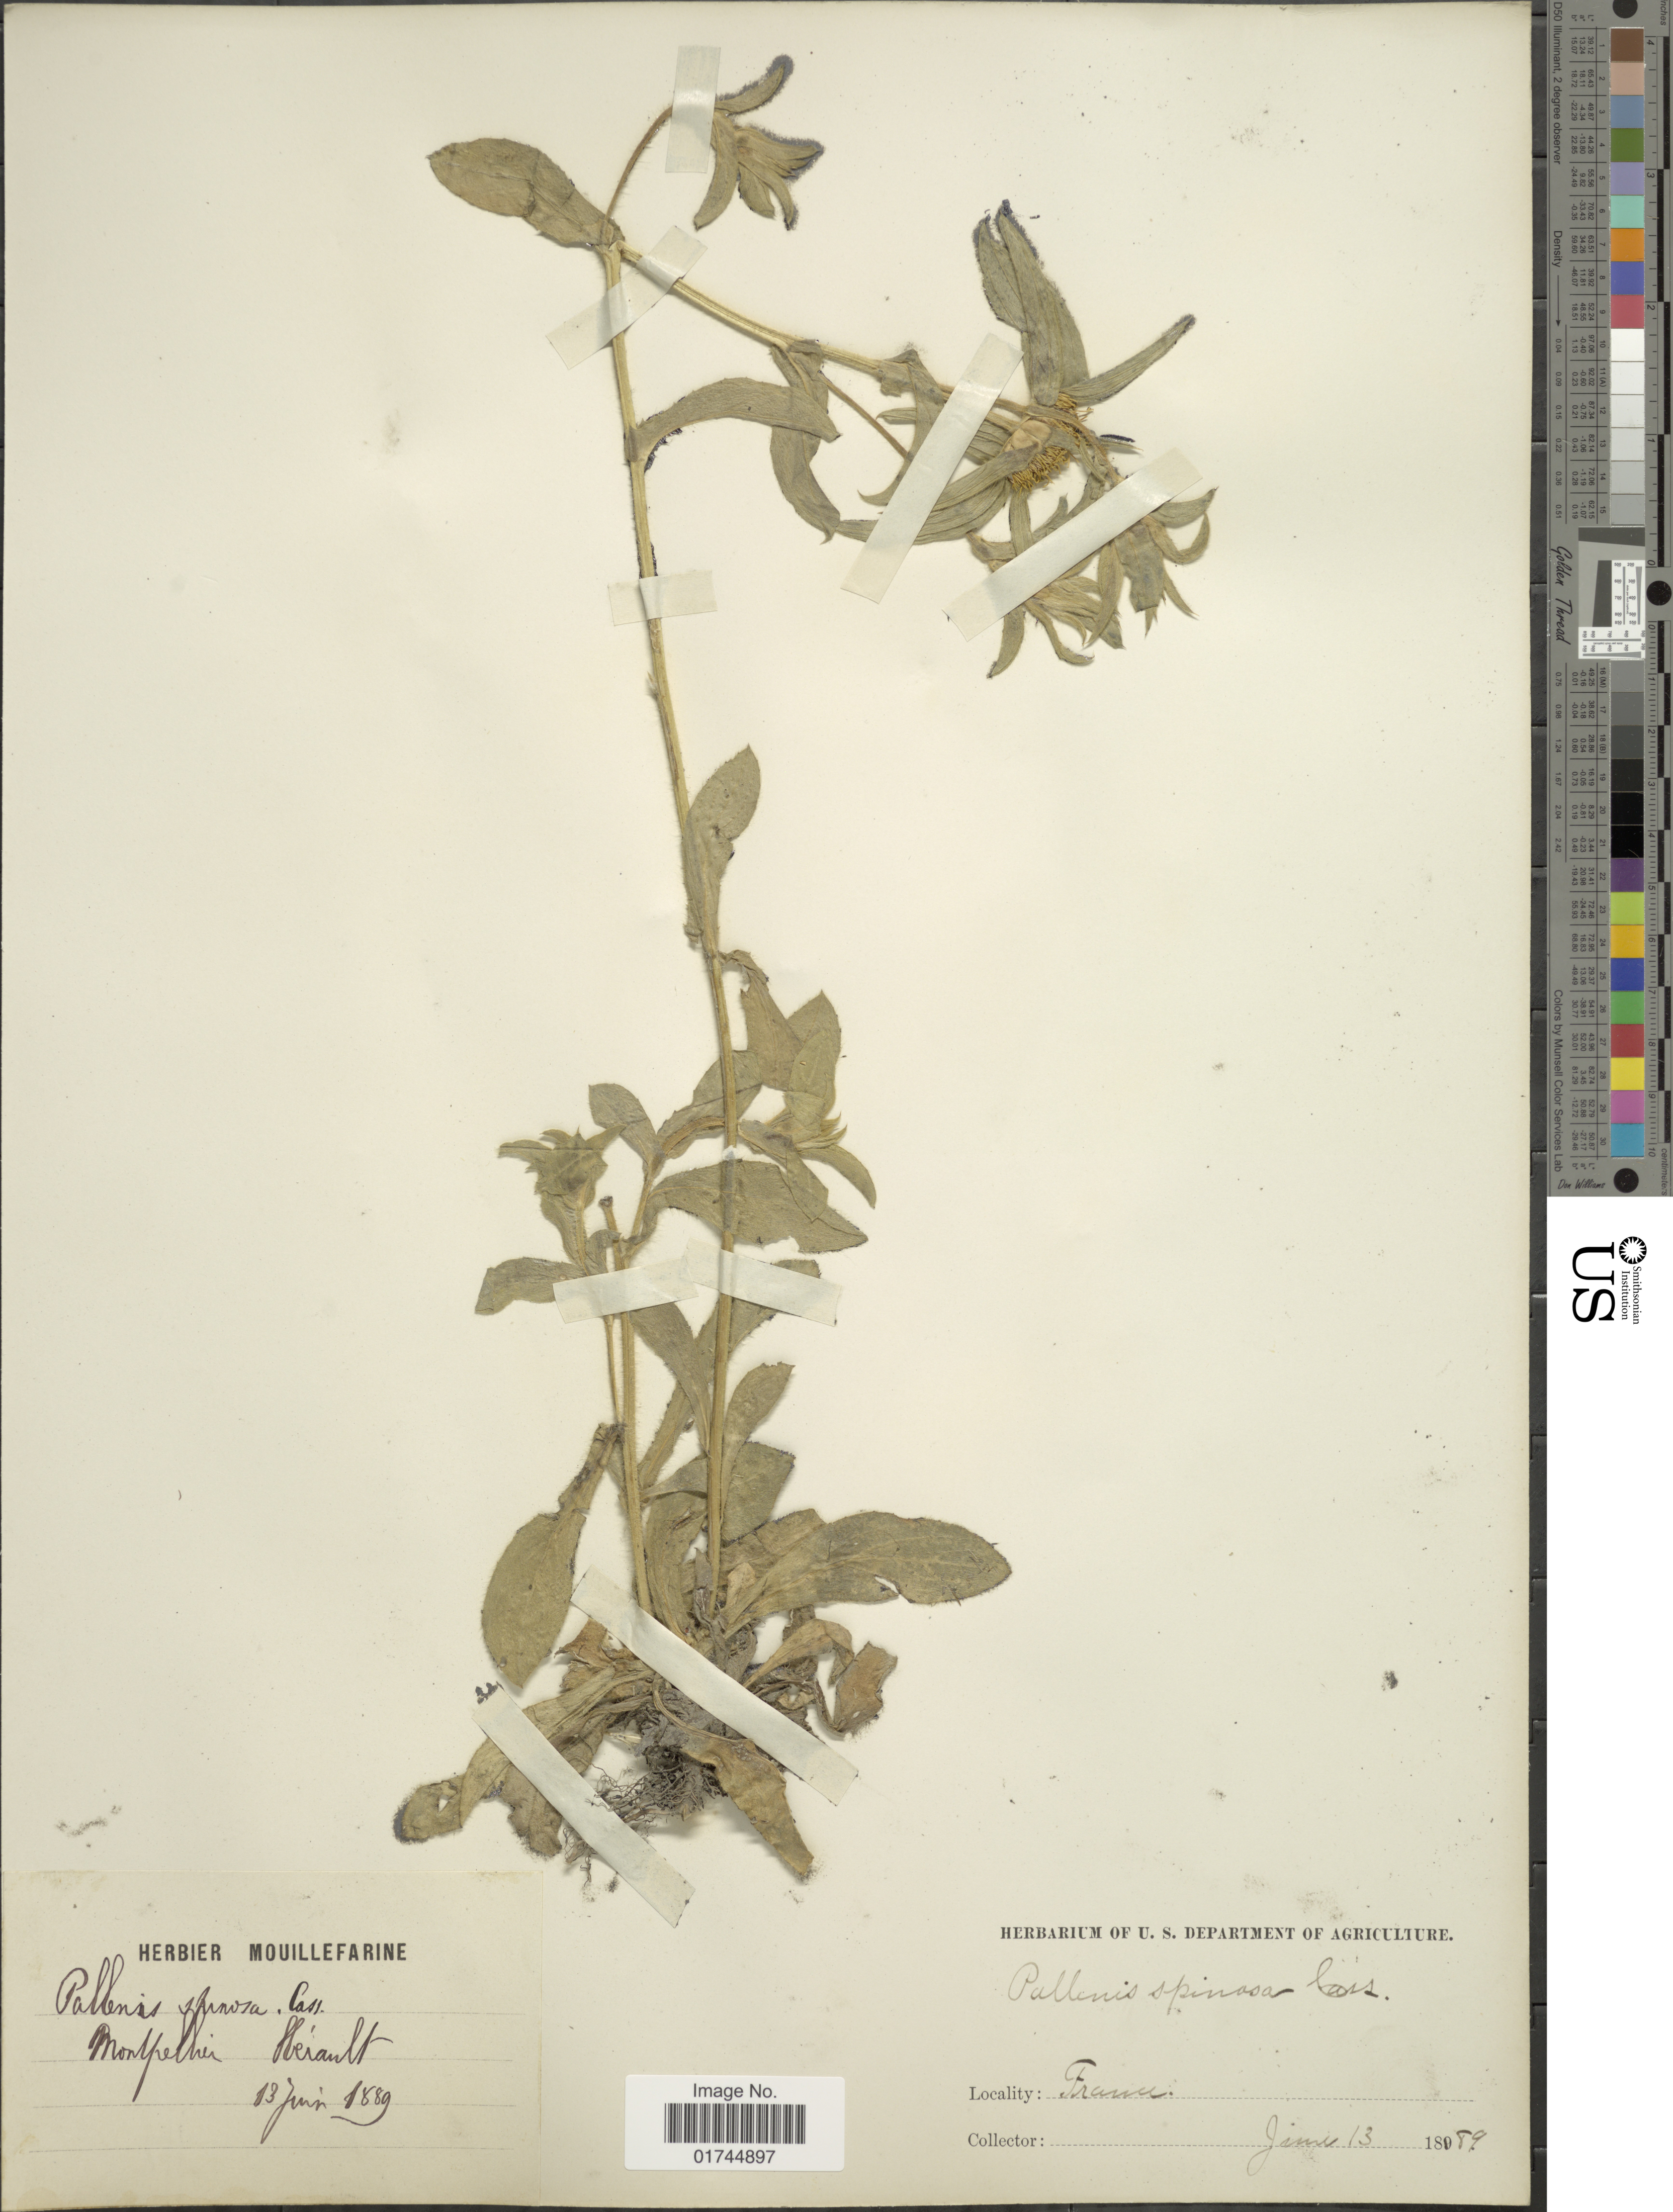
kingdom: Plantae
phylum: Tracheophyta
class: Magnoliopsida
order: Asterales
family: Asteraceae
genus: Pallenis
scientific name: Pallenis spinosa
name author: (L.) Cass.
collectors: A. Mouillefarine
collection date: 1889-06-13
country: France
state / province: Occitanie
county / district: Hérault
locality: Montpellier, Hérault